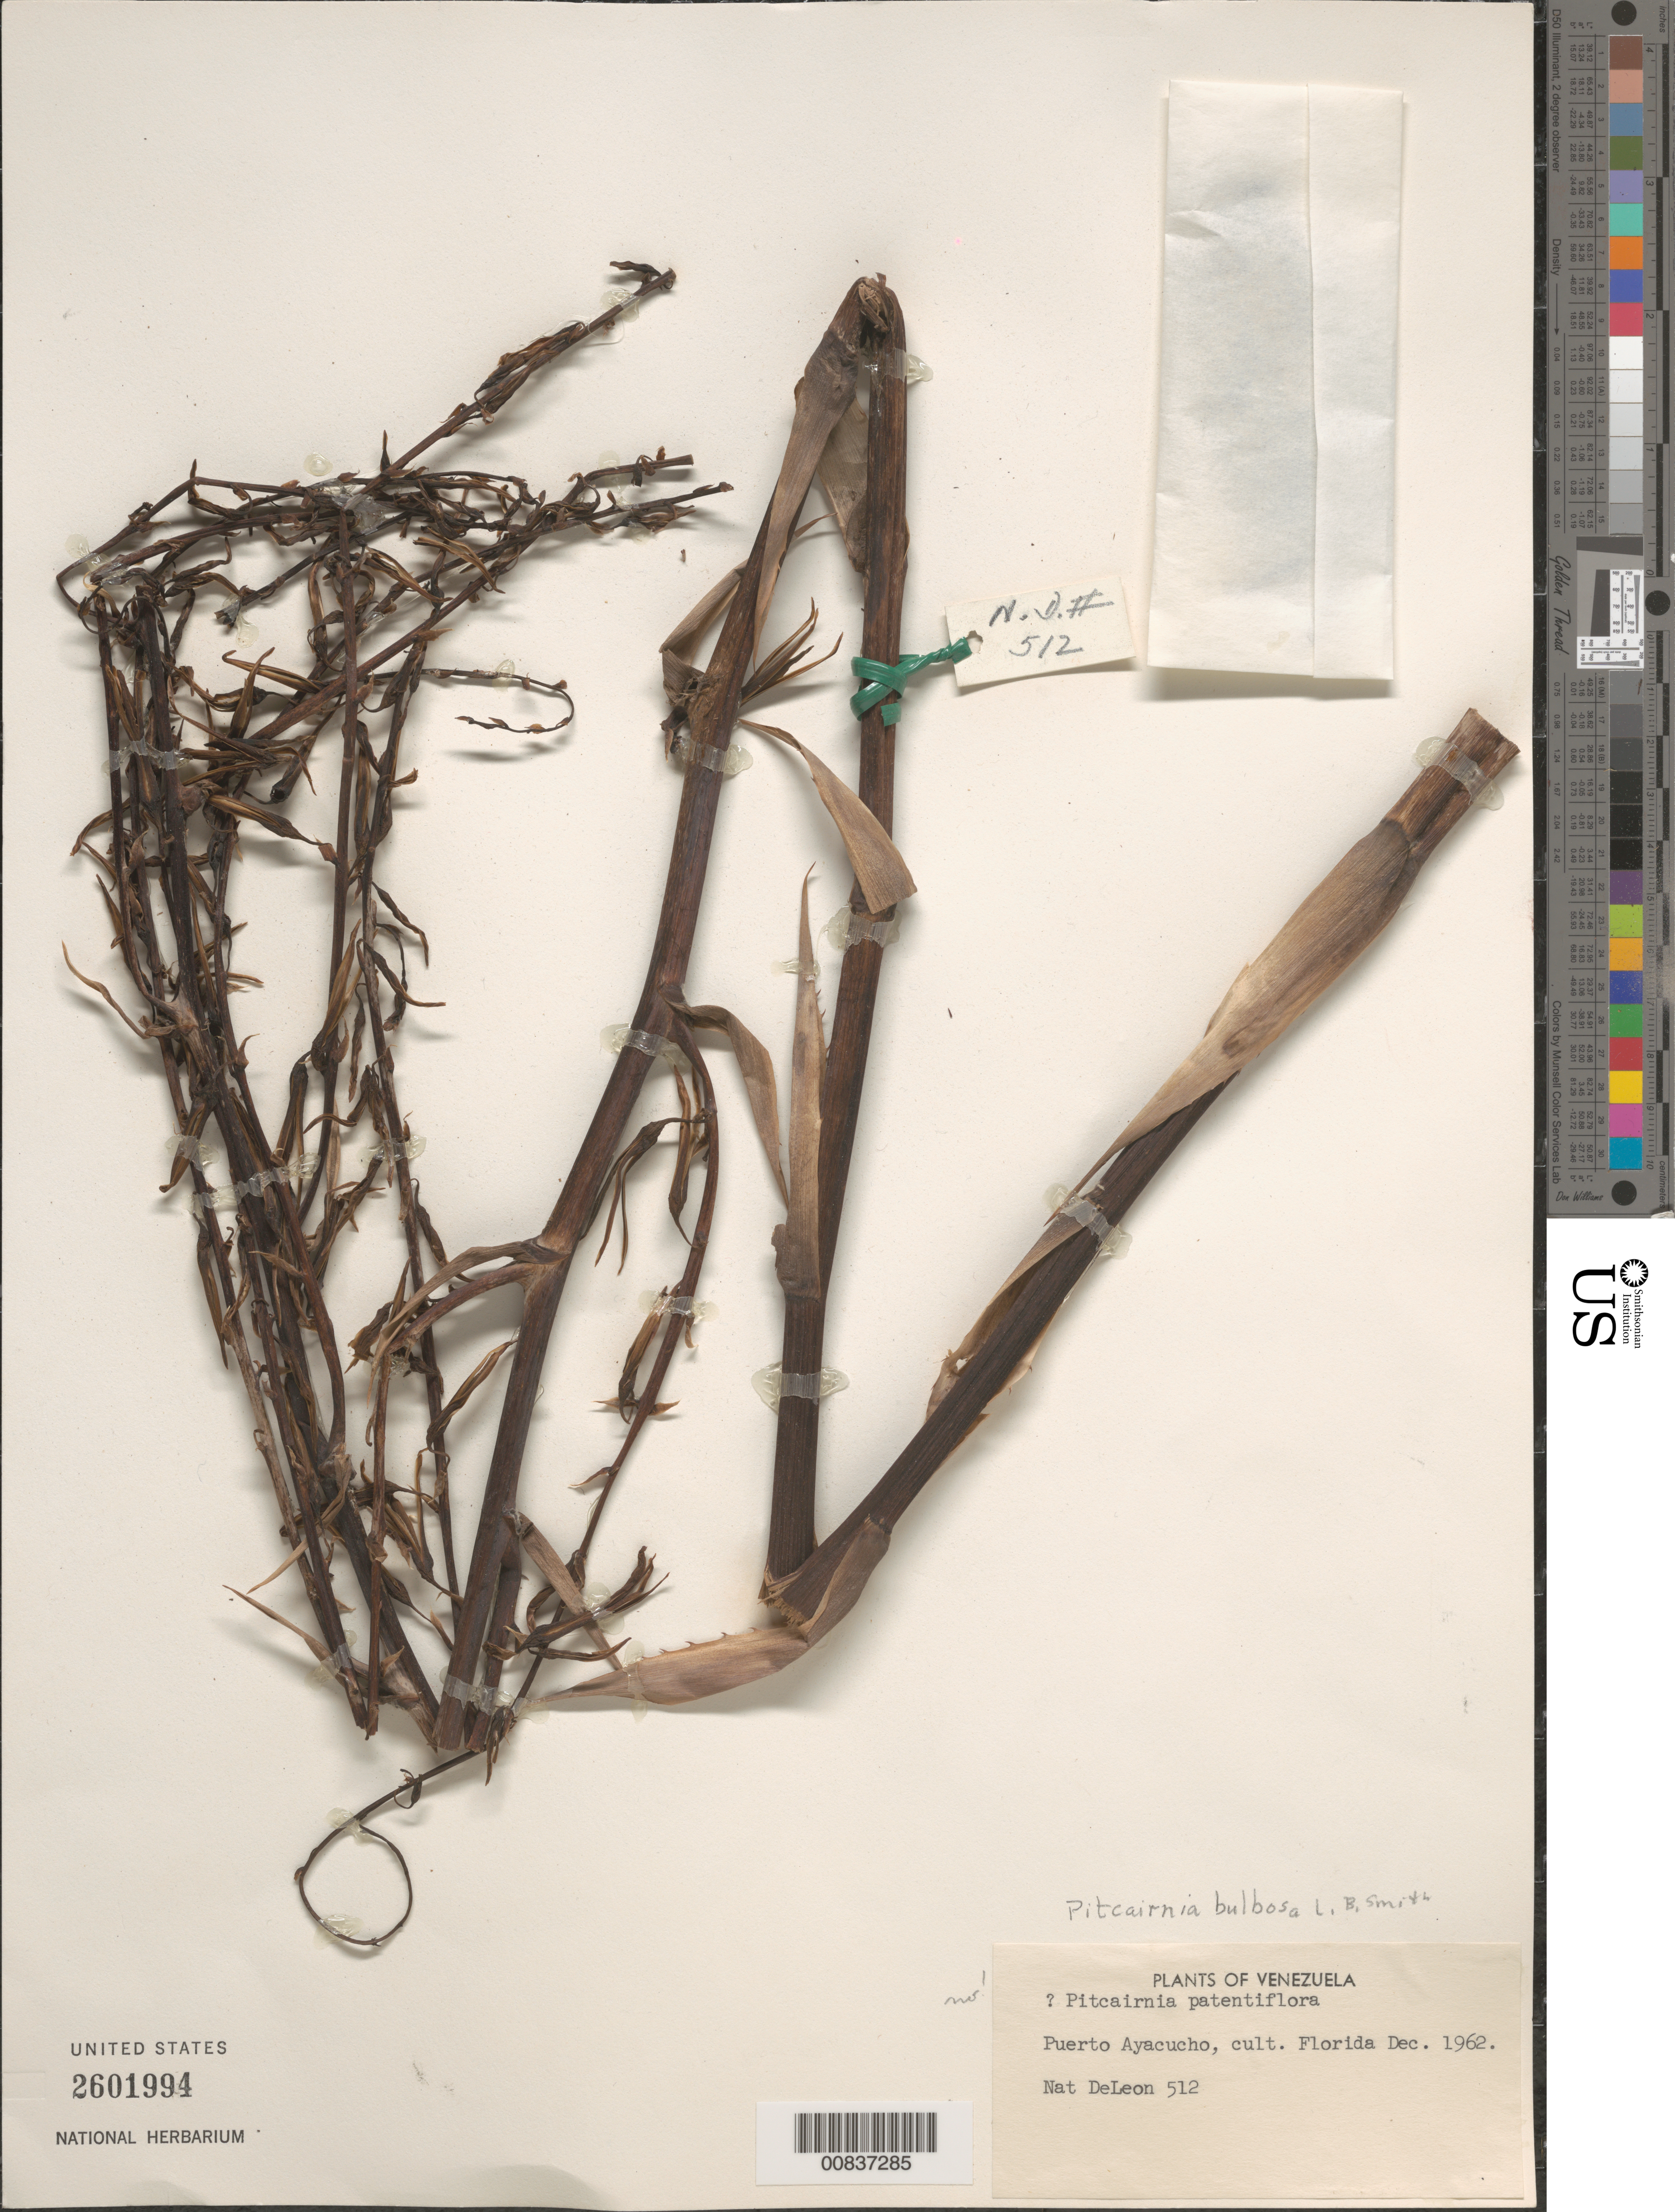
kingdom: Plantae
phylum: Tracheophyta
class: Liliopsida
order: Poales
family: Bromeliaceae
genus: Pitcairnia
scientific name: Pitcairnia bulbosa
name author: L.B. Sm.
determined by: Smith, Lyman B., (US), NMNH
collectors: N. J. DeLeon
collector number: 512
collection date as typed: Dec-62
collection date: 1962-12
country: Venezuela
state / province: Amazonas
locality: Puerto Ayacucho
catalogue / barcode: US 2601994